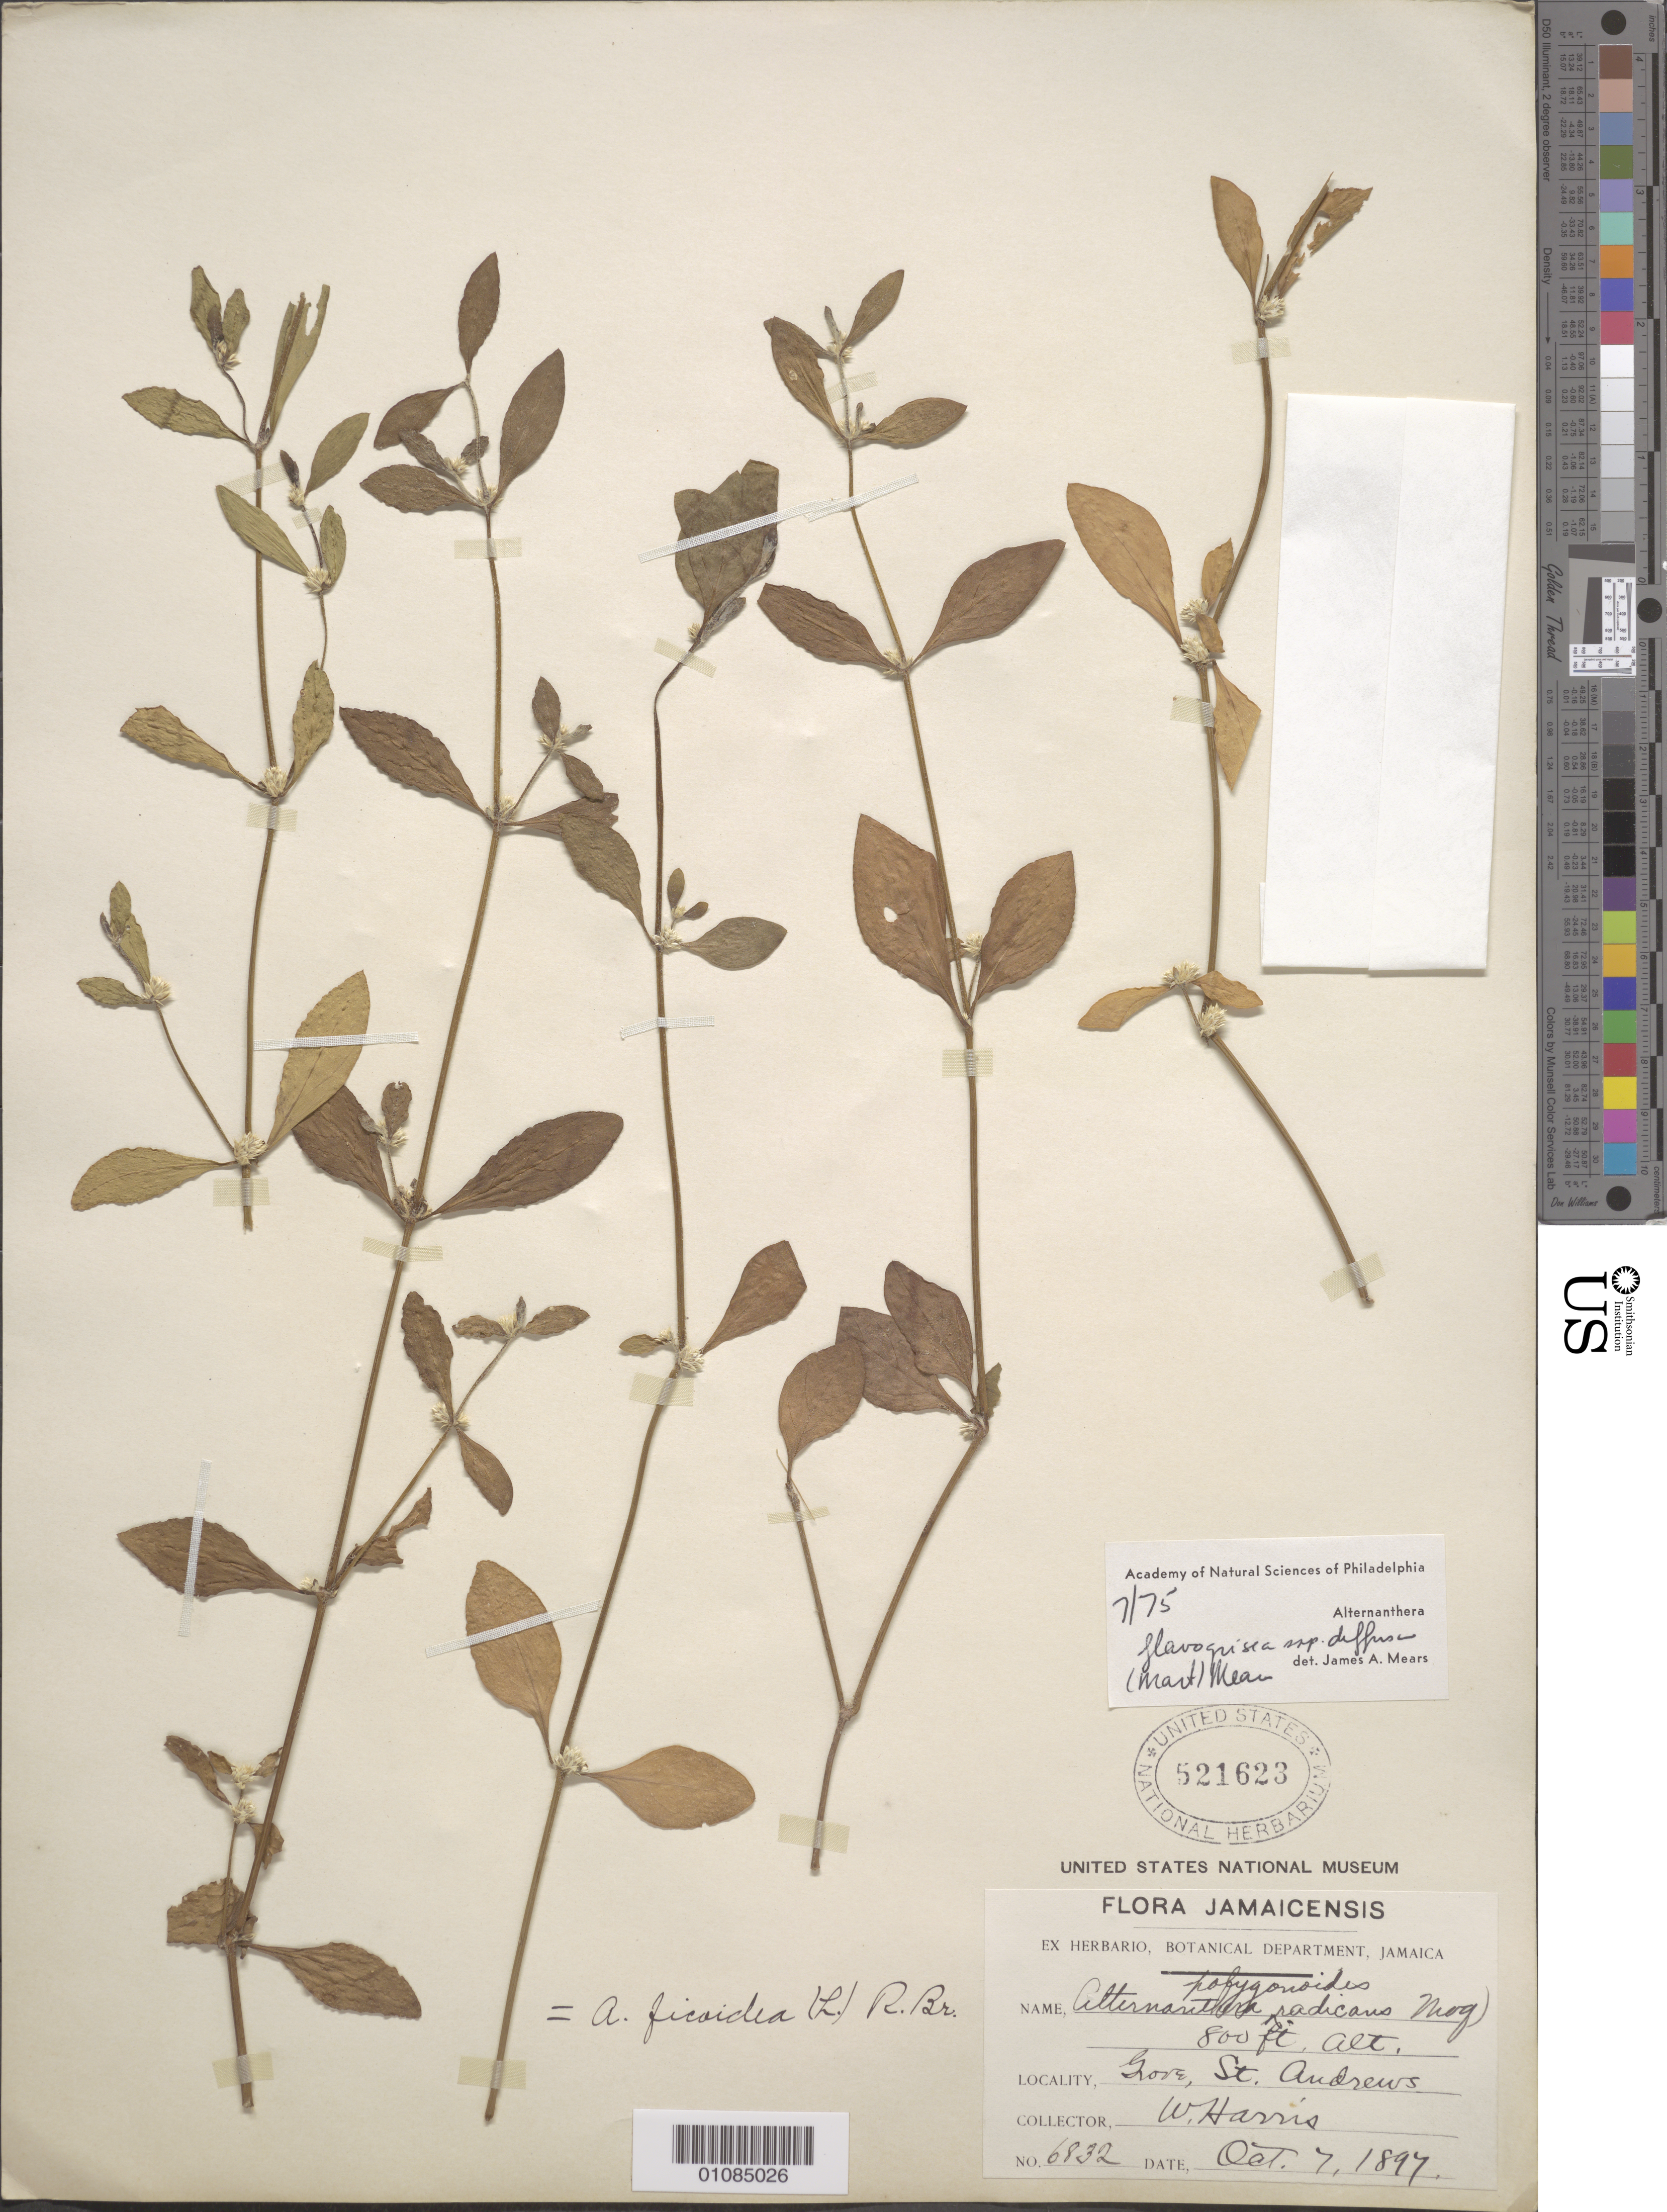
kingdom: Plantae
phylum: Tracheophyta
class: Magnoliopsida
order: Caryophyllales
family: Amaranthaceae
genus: Alternanthera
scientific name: Alternanthera flavogrisea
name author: Urb.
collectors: W. Harris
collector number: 6832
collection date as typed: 07 Oct 1897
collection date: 1897-10-07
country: Jamaica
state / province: Saint Andrew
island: Jamaica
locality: St. Andrew's, Grove.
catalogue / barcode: US 521623